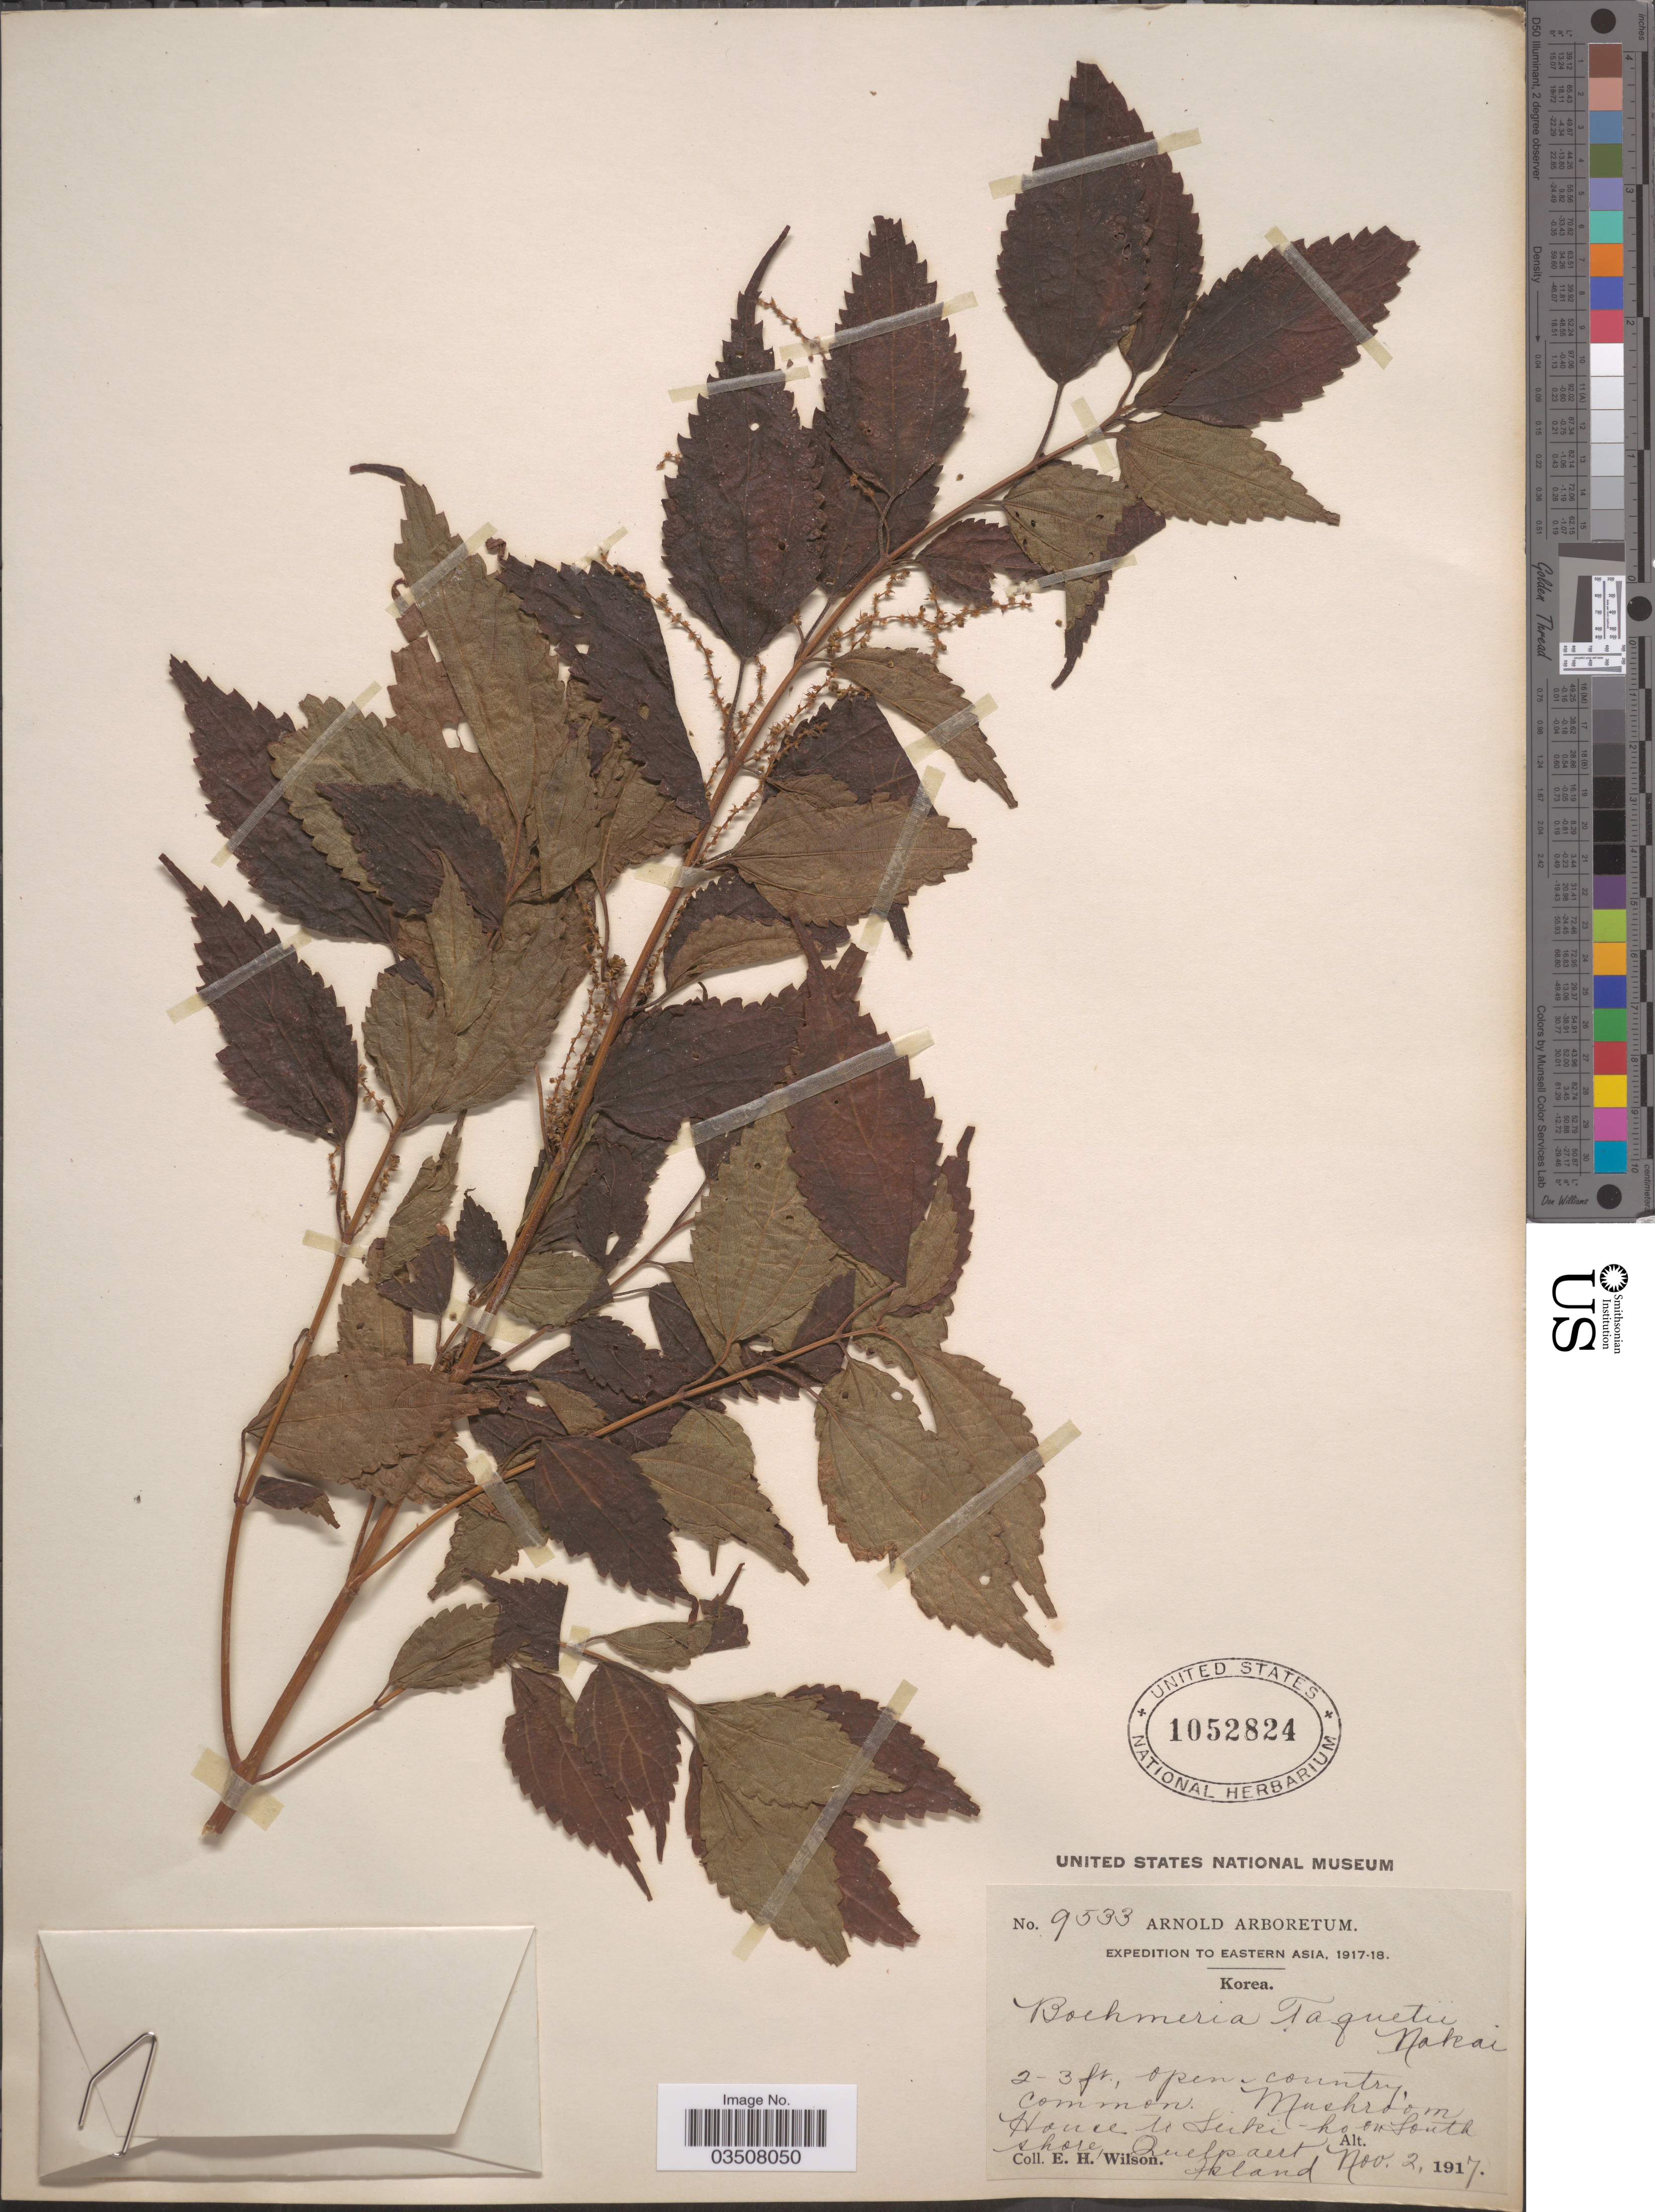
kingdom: Plantae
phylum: Tracheophyta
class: Magnoliopsida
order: Rosales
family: Urticaceae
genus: Boehmeria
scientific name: Boehmeria taquetii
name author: Nakai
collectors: E. Wilson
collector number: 9533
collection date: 1917-11-02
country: South Korea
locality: Mushroom House to Seiki-ho on South shore, Quelpaert Island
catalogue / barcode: US 1052824